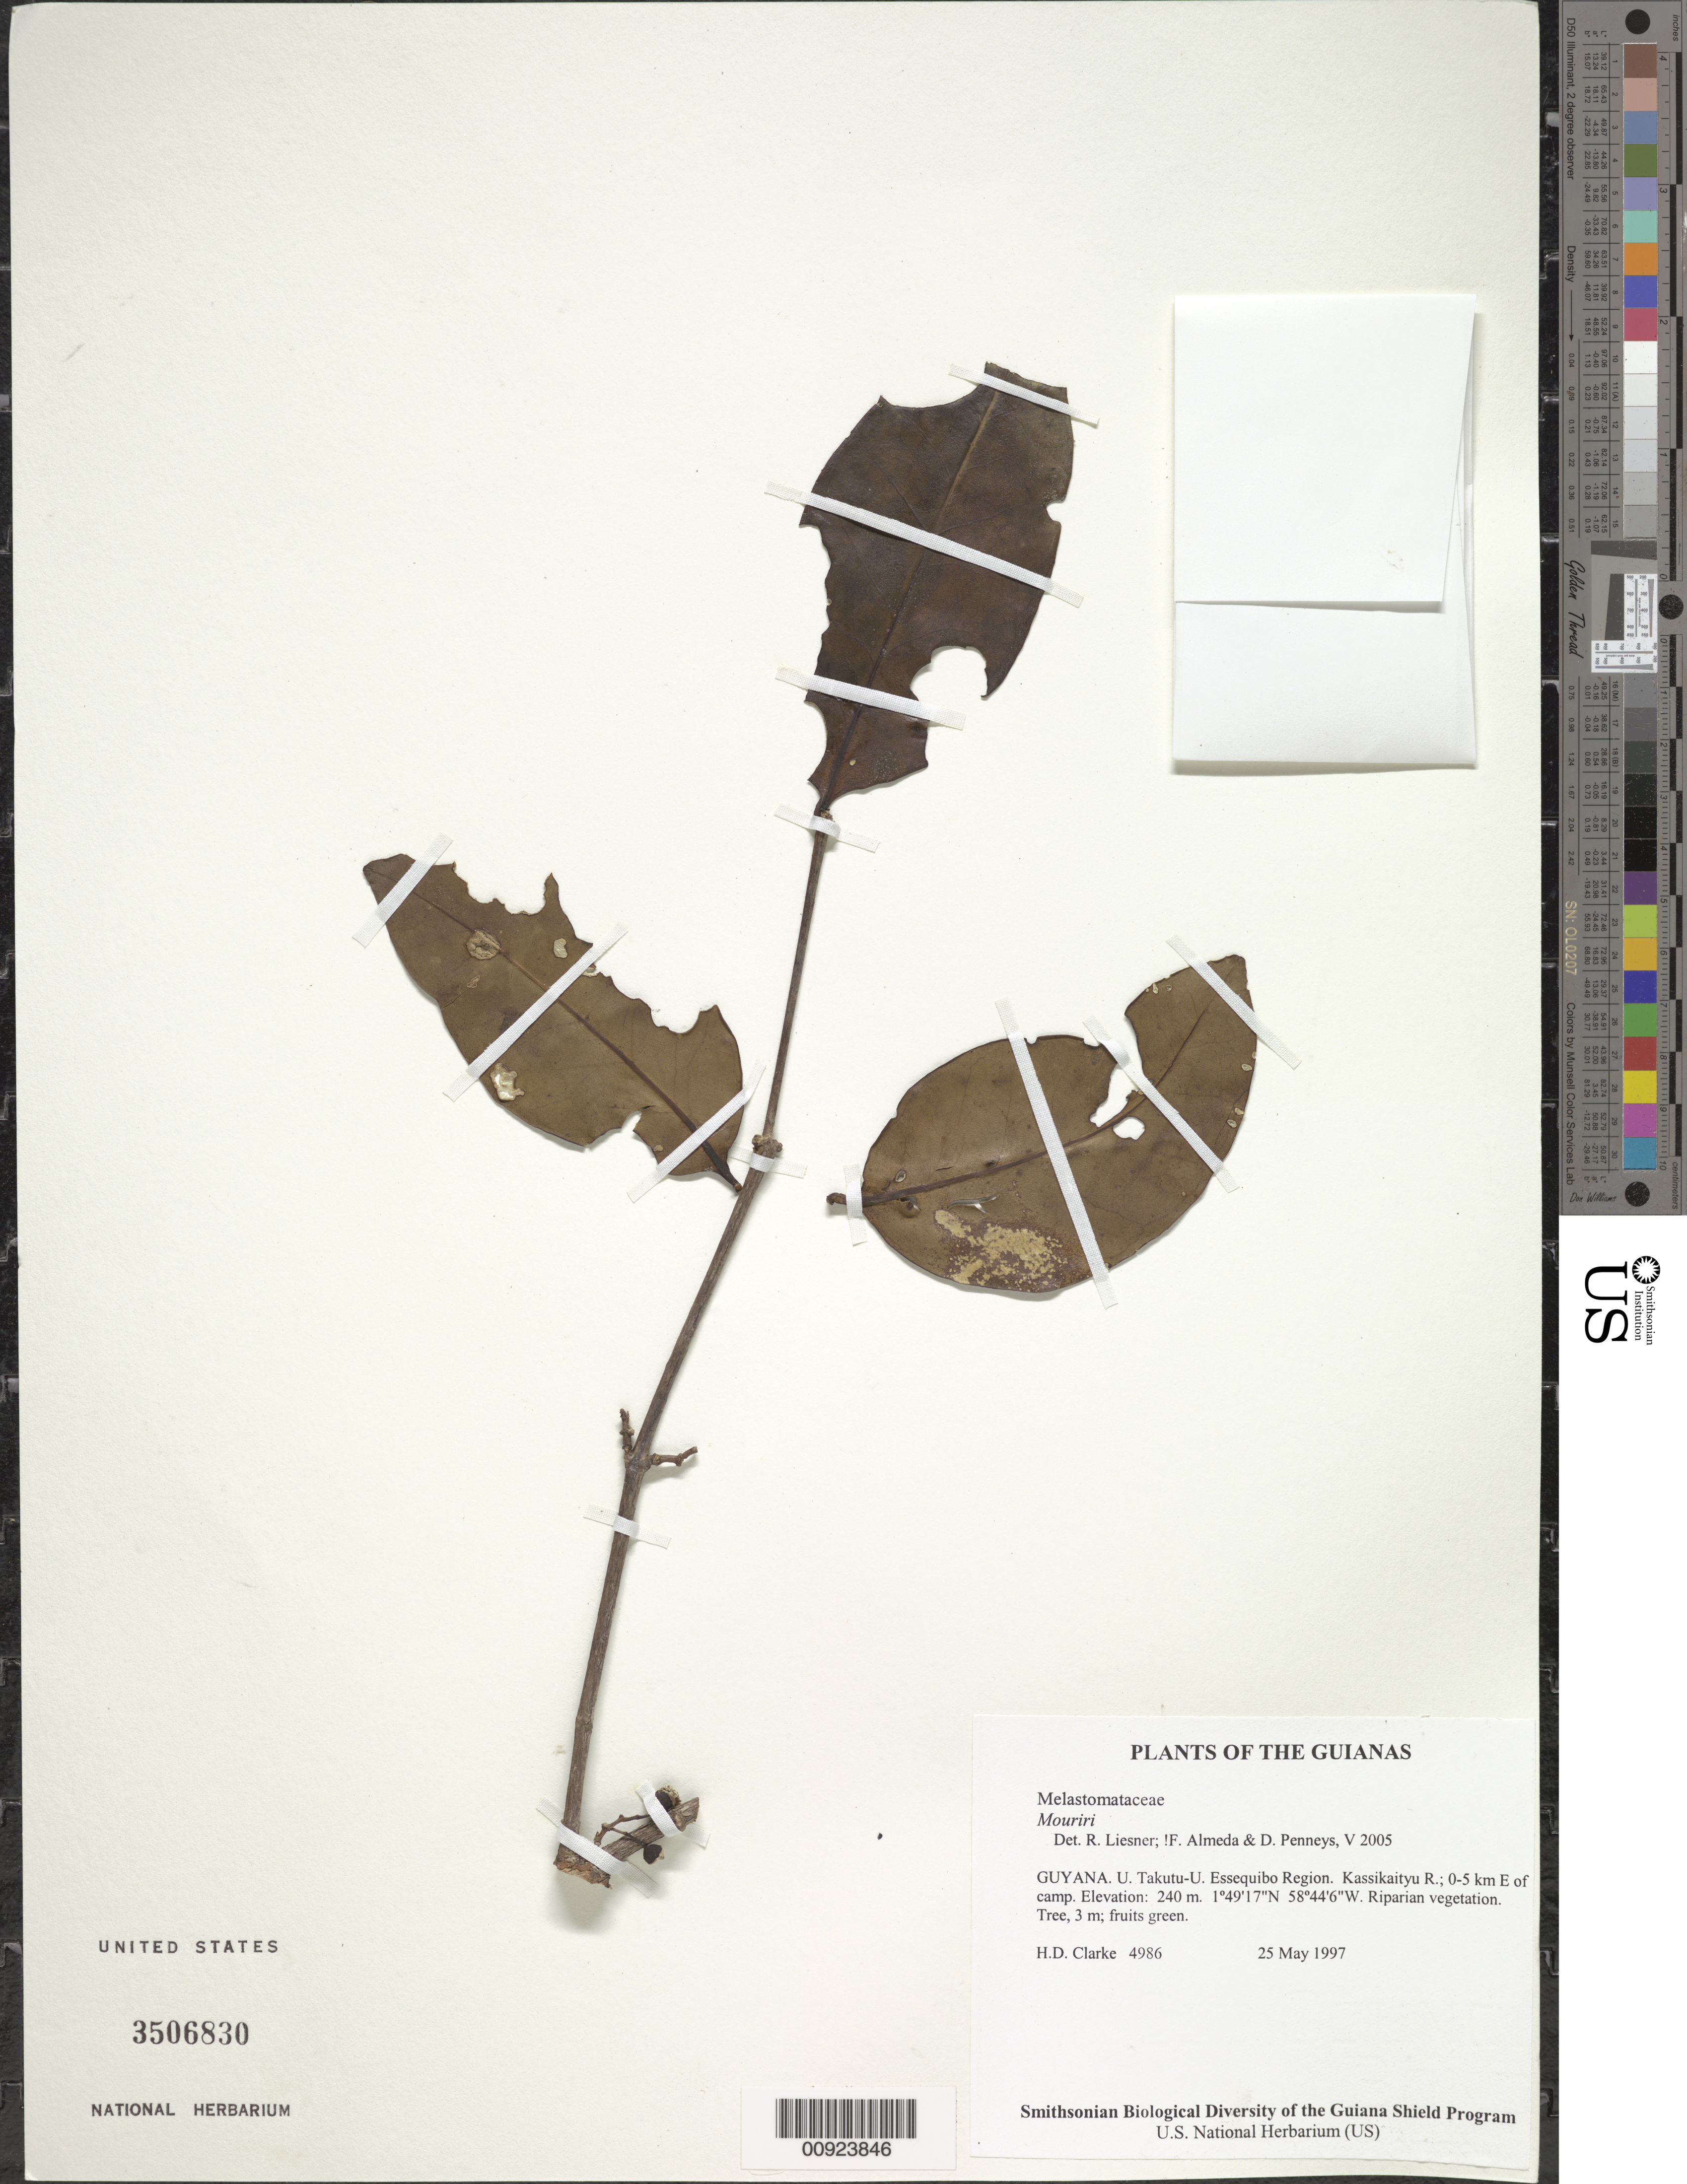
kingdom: Plantae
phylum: Tracheophyta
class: Magnoliopsida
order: Myrtales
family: Melastomataceae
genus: Mouriri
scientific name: Mouriri sp.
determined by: Almeda, F.; Penneys, D. S.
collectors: H. D. Clarke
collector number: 4986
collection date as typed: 25 May 1997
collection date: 1997-05-25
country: Guyana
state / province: U. Takutu-U. Essequibo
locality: Kassikaityu R.; 0-5 km E of camp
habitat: Riparian vegetation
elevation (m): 240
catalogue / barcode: US 3506830